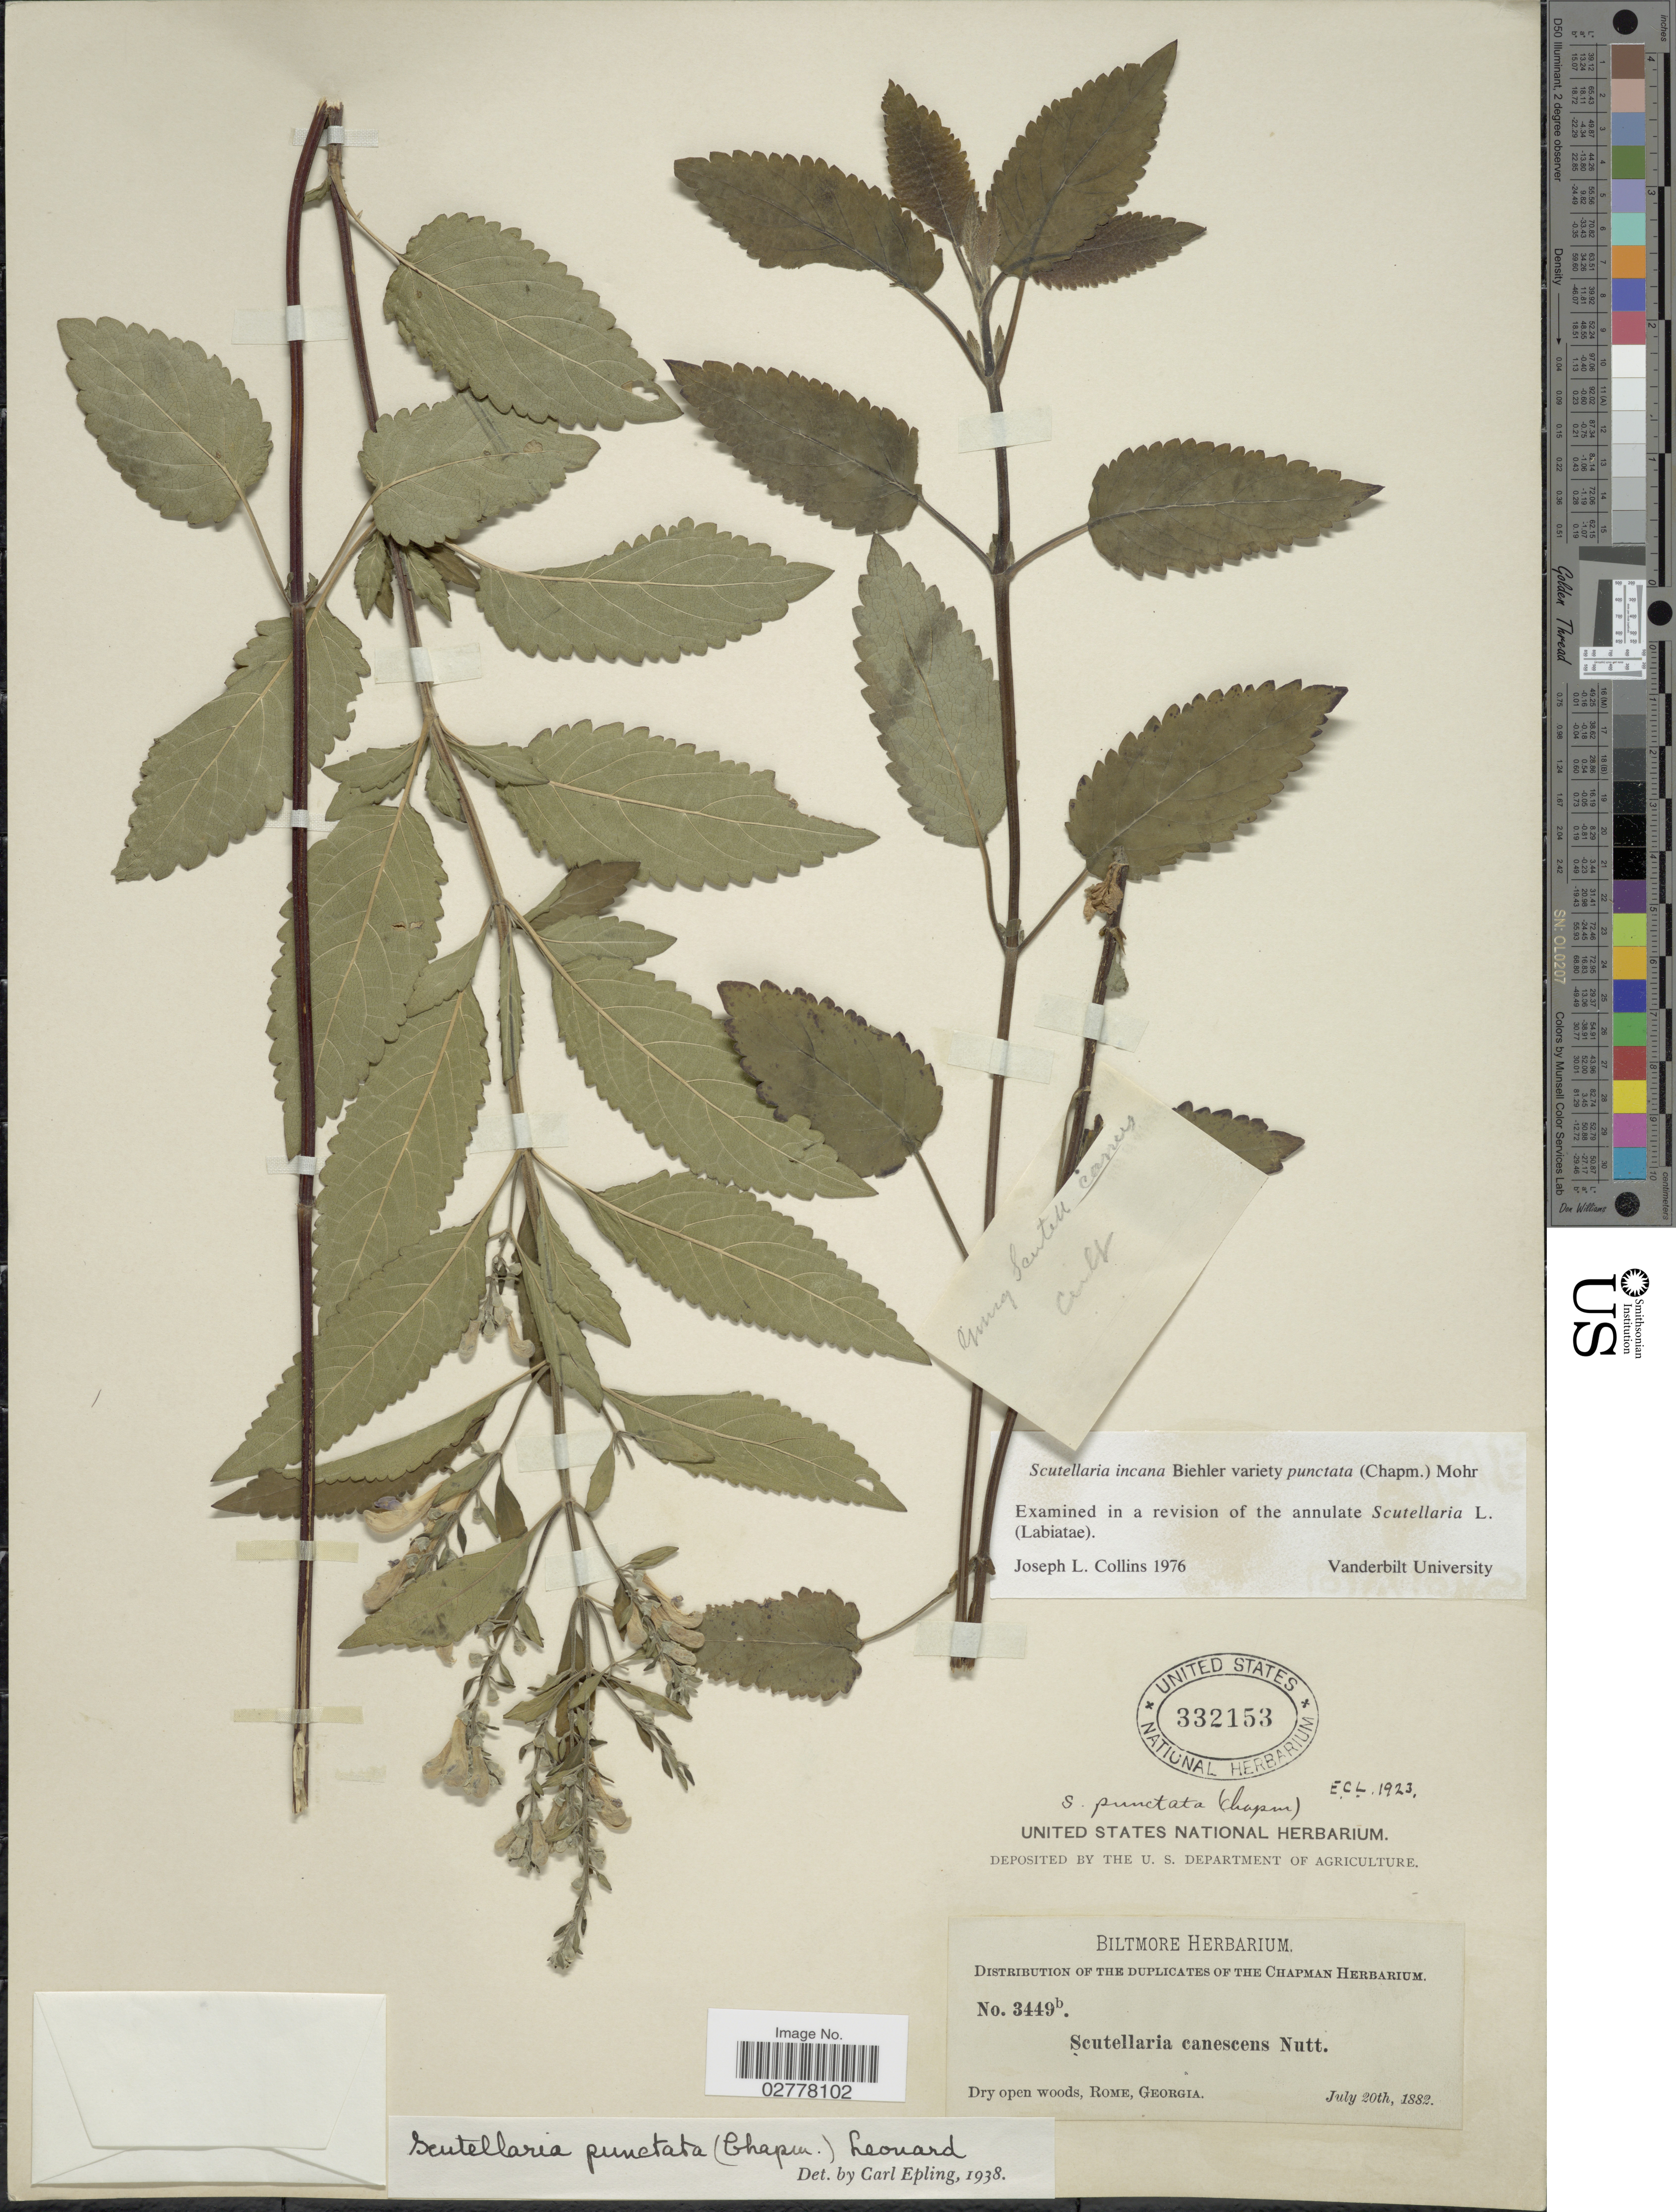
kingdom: Plantae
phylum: Tracheophyta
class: Magnoliopsida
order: Lamiales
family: Lamiaceae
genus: Scutellaria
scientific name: Scutellaria incana var. punctata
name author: (Chapm.) C. Mohr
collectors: ex herb. Biltmore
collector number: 3449b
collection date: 1882-07-20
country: United States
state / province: Georgia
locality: Dry open woods, Rome.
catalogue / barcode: US 332153